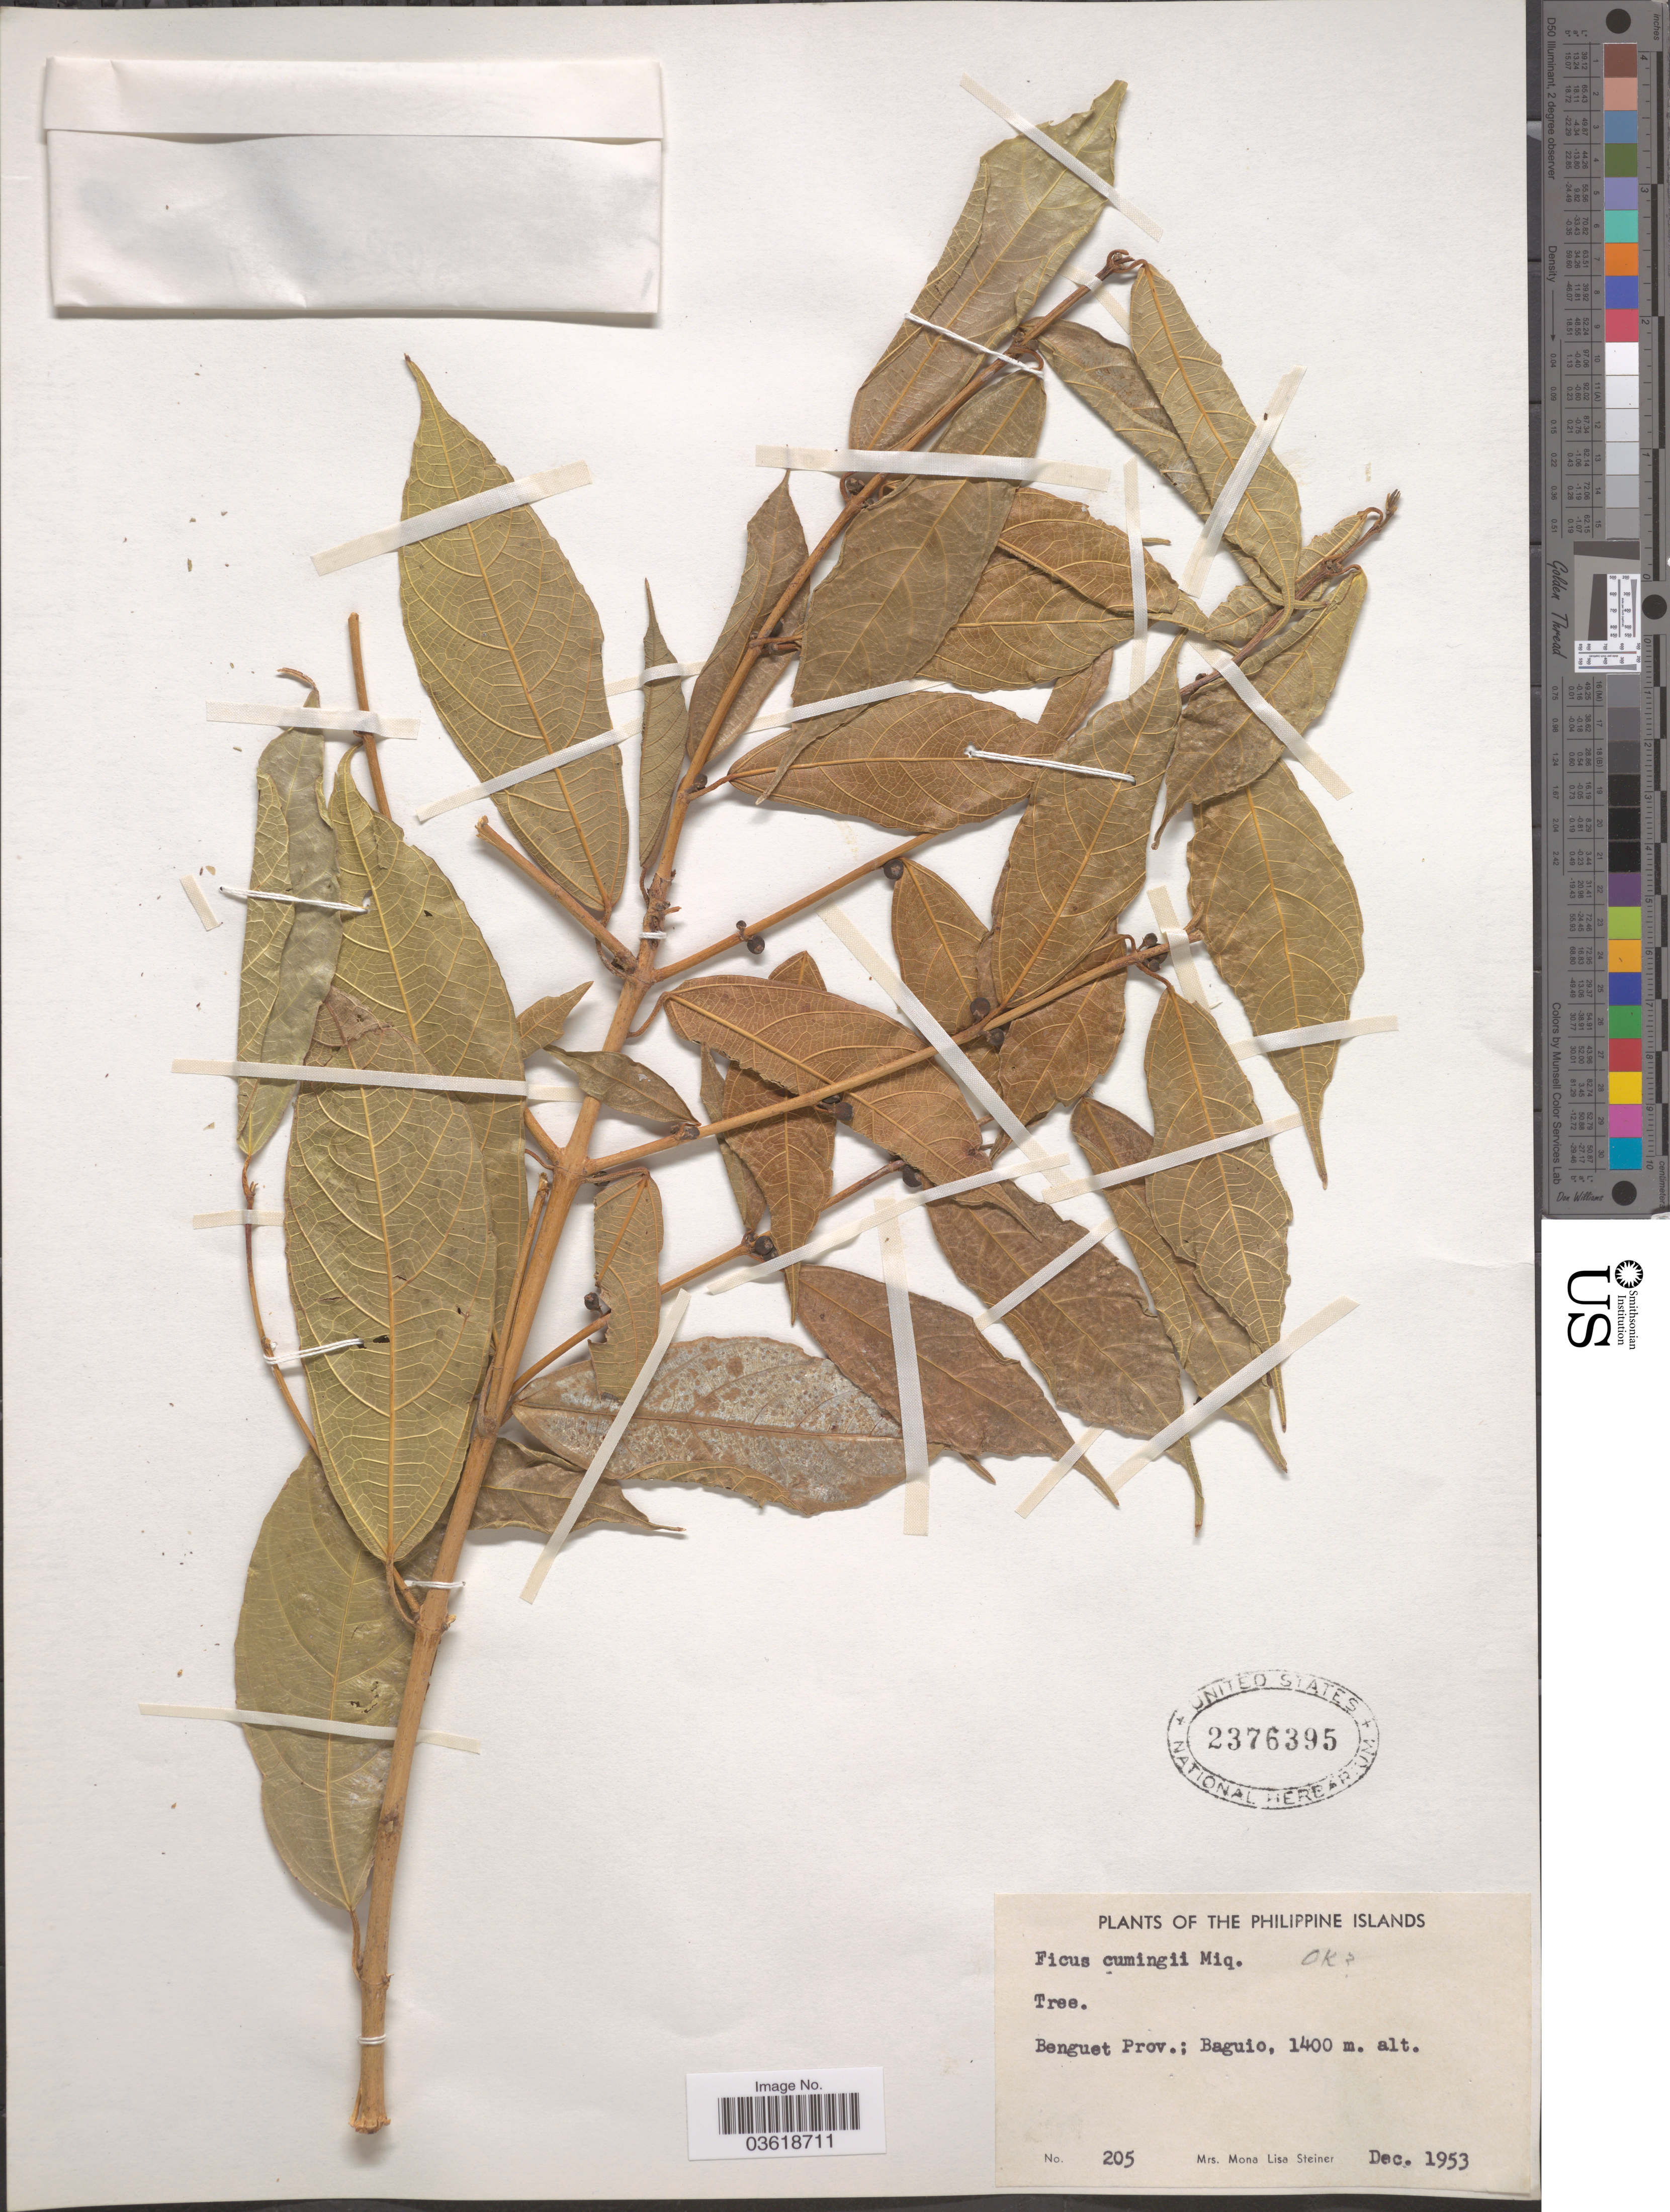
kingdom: Plantae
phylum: Tracheophyta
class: Magnoliopsida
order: Rosales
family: Moraceae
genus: Ficus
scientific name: Ficus cumingii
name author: Miq.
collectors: M. Steiner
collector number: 205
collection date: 1953-12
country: Philippines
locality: Philippine Islands. Benguet Prov.; Baguio.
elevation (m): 1400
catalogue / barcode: US 2376395